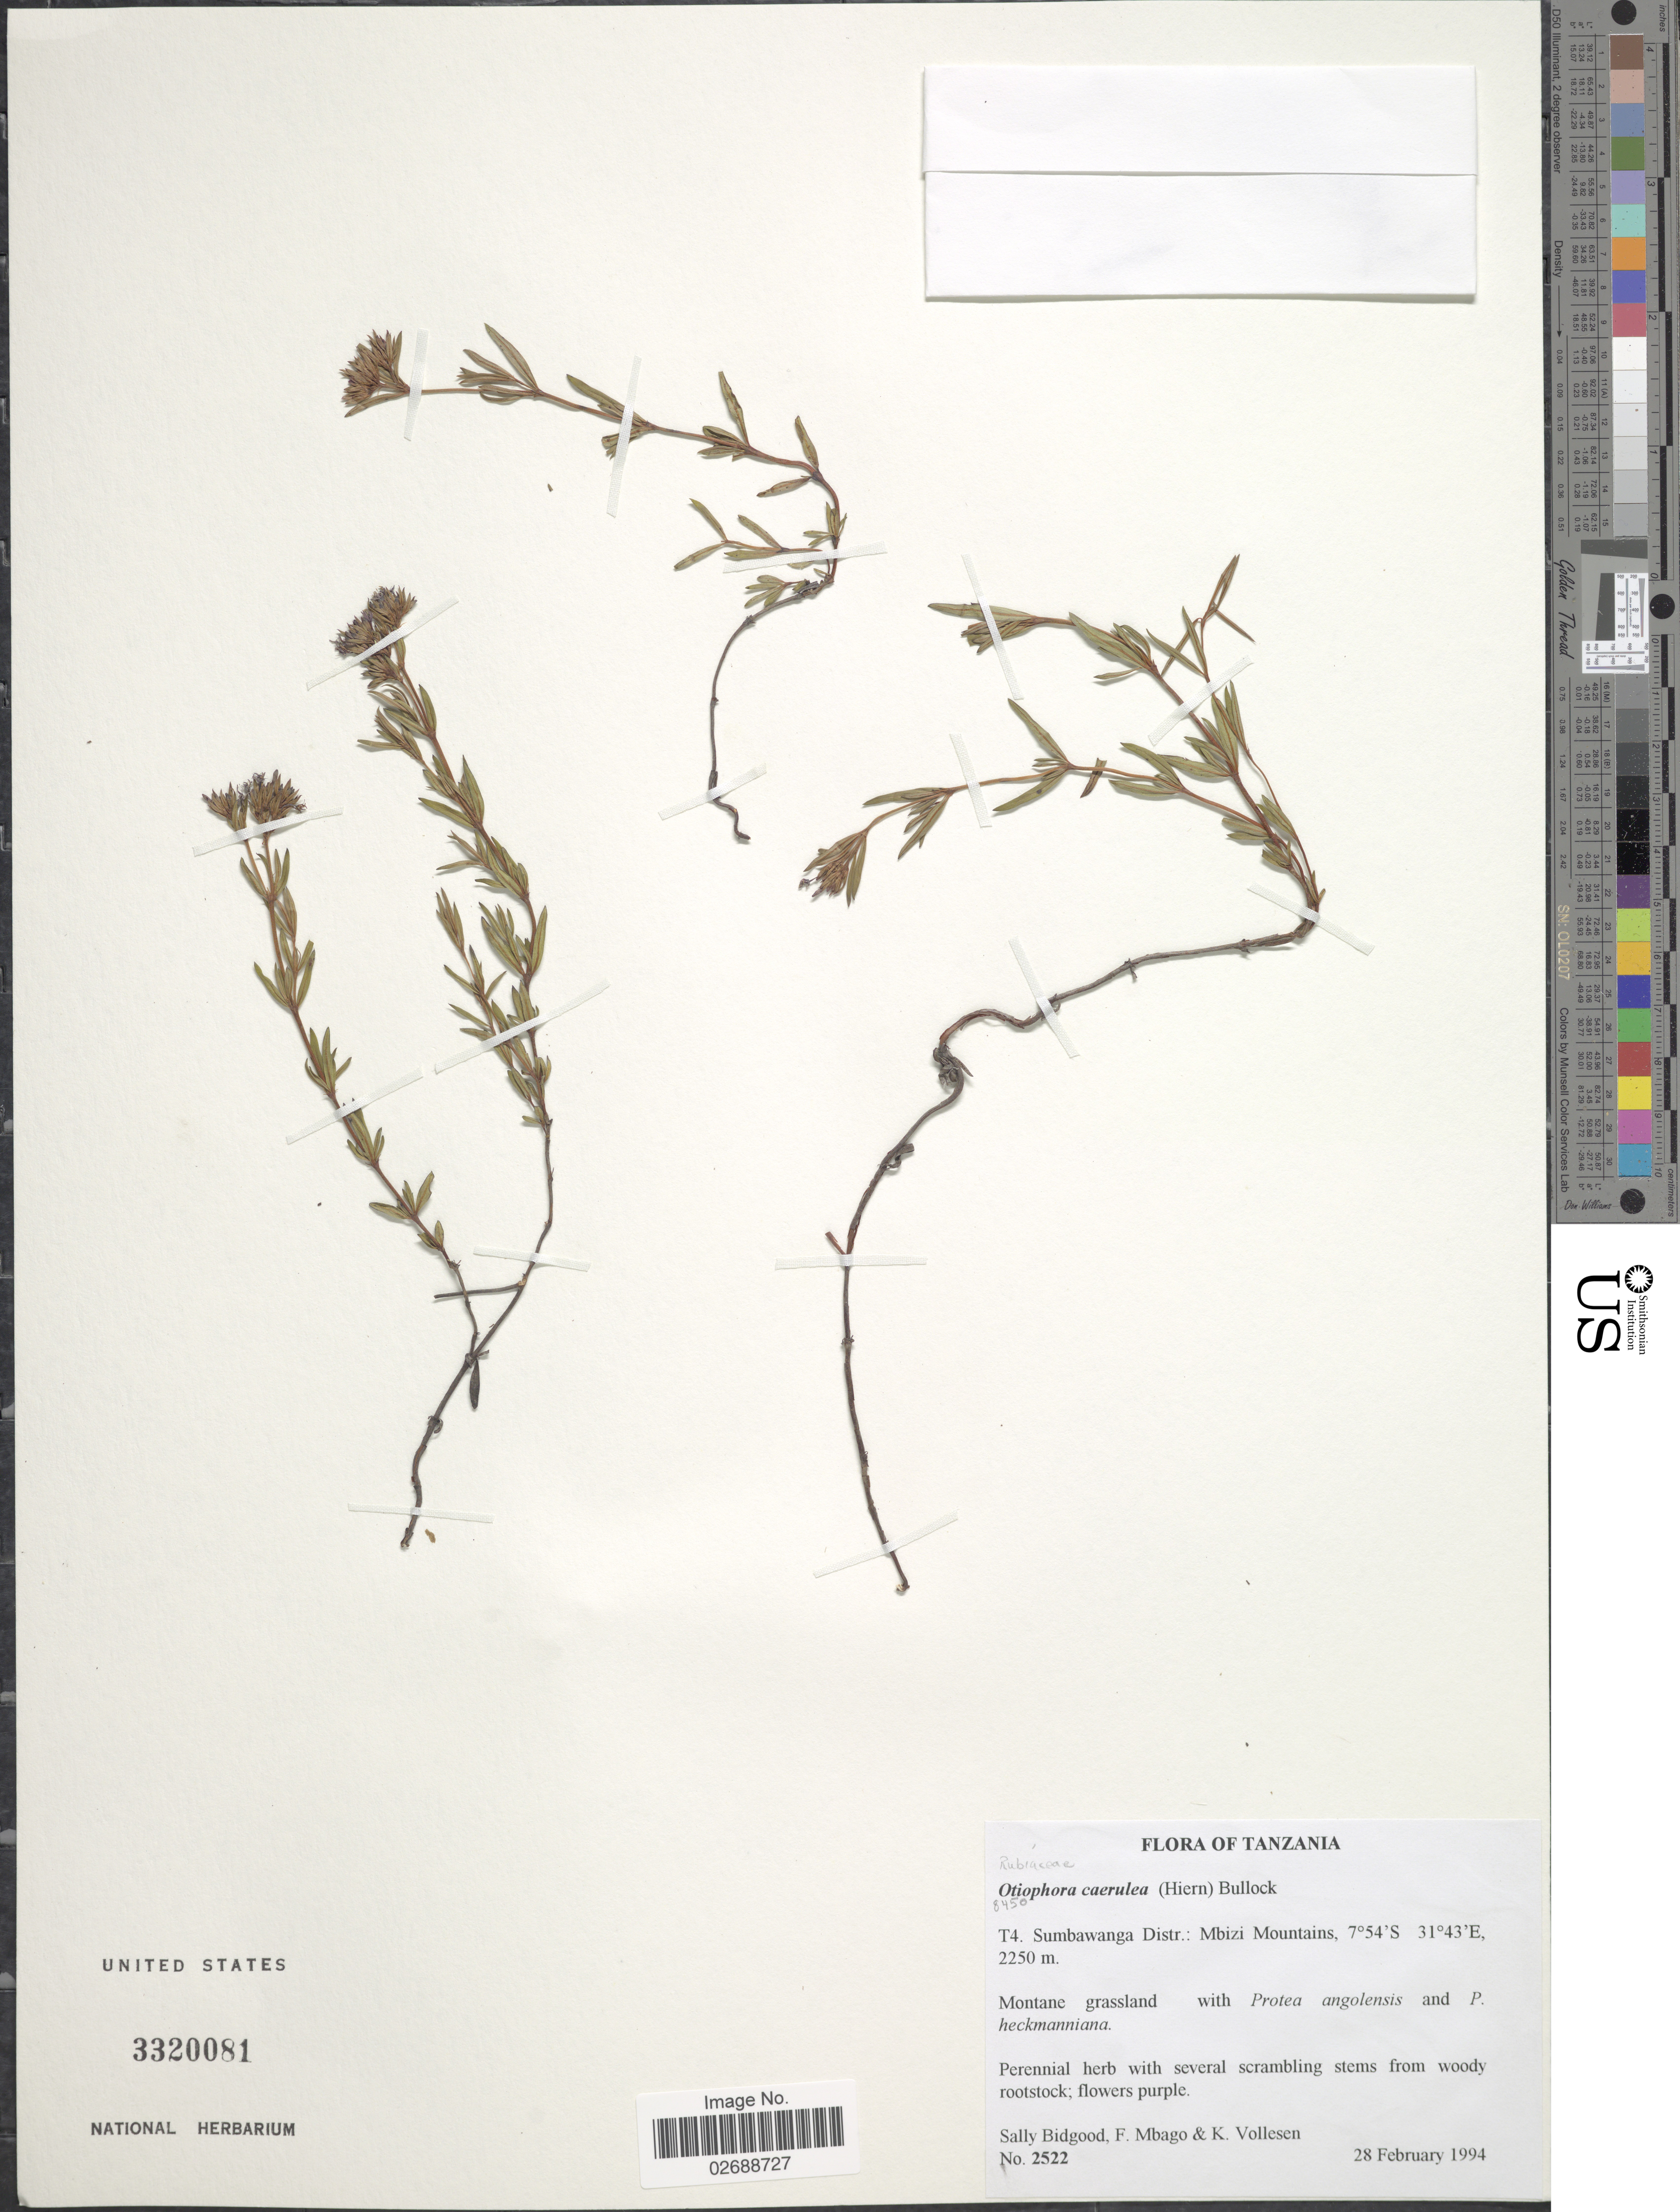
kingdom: Plantae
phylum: Tracheophyta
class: Magnoliopsida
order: Gentianales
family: Rubiaceae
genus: Otiophora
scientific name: Otiophora caerulea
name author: (Hiern) Bullock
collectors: S. Bidgood, F. Mbago & K. Vollesen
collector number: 2522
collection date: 1994-02-28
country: Tanzania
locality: T4. Sumbawanga Distr., Mbizi Mountains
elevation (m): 2250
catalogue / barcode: US 3320081